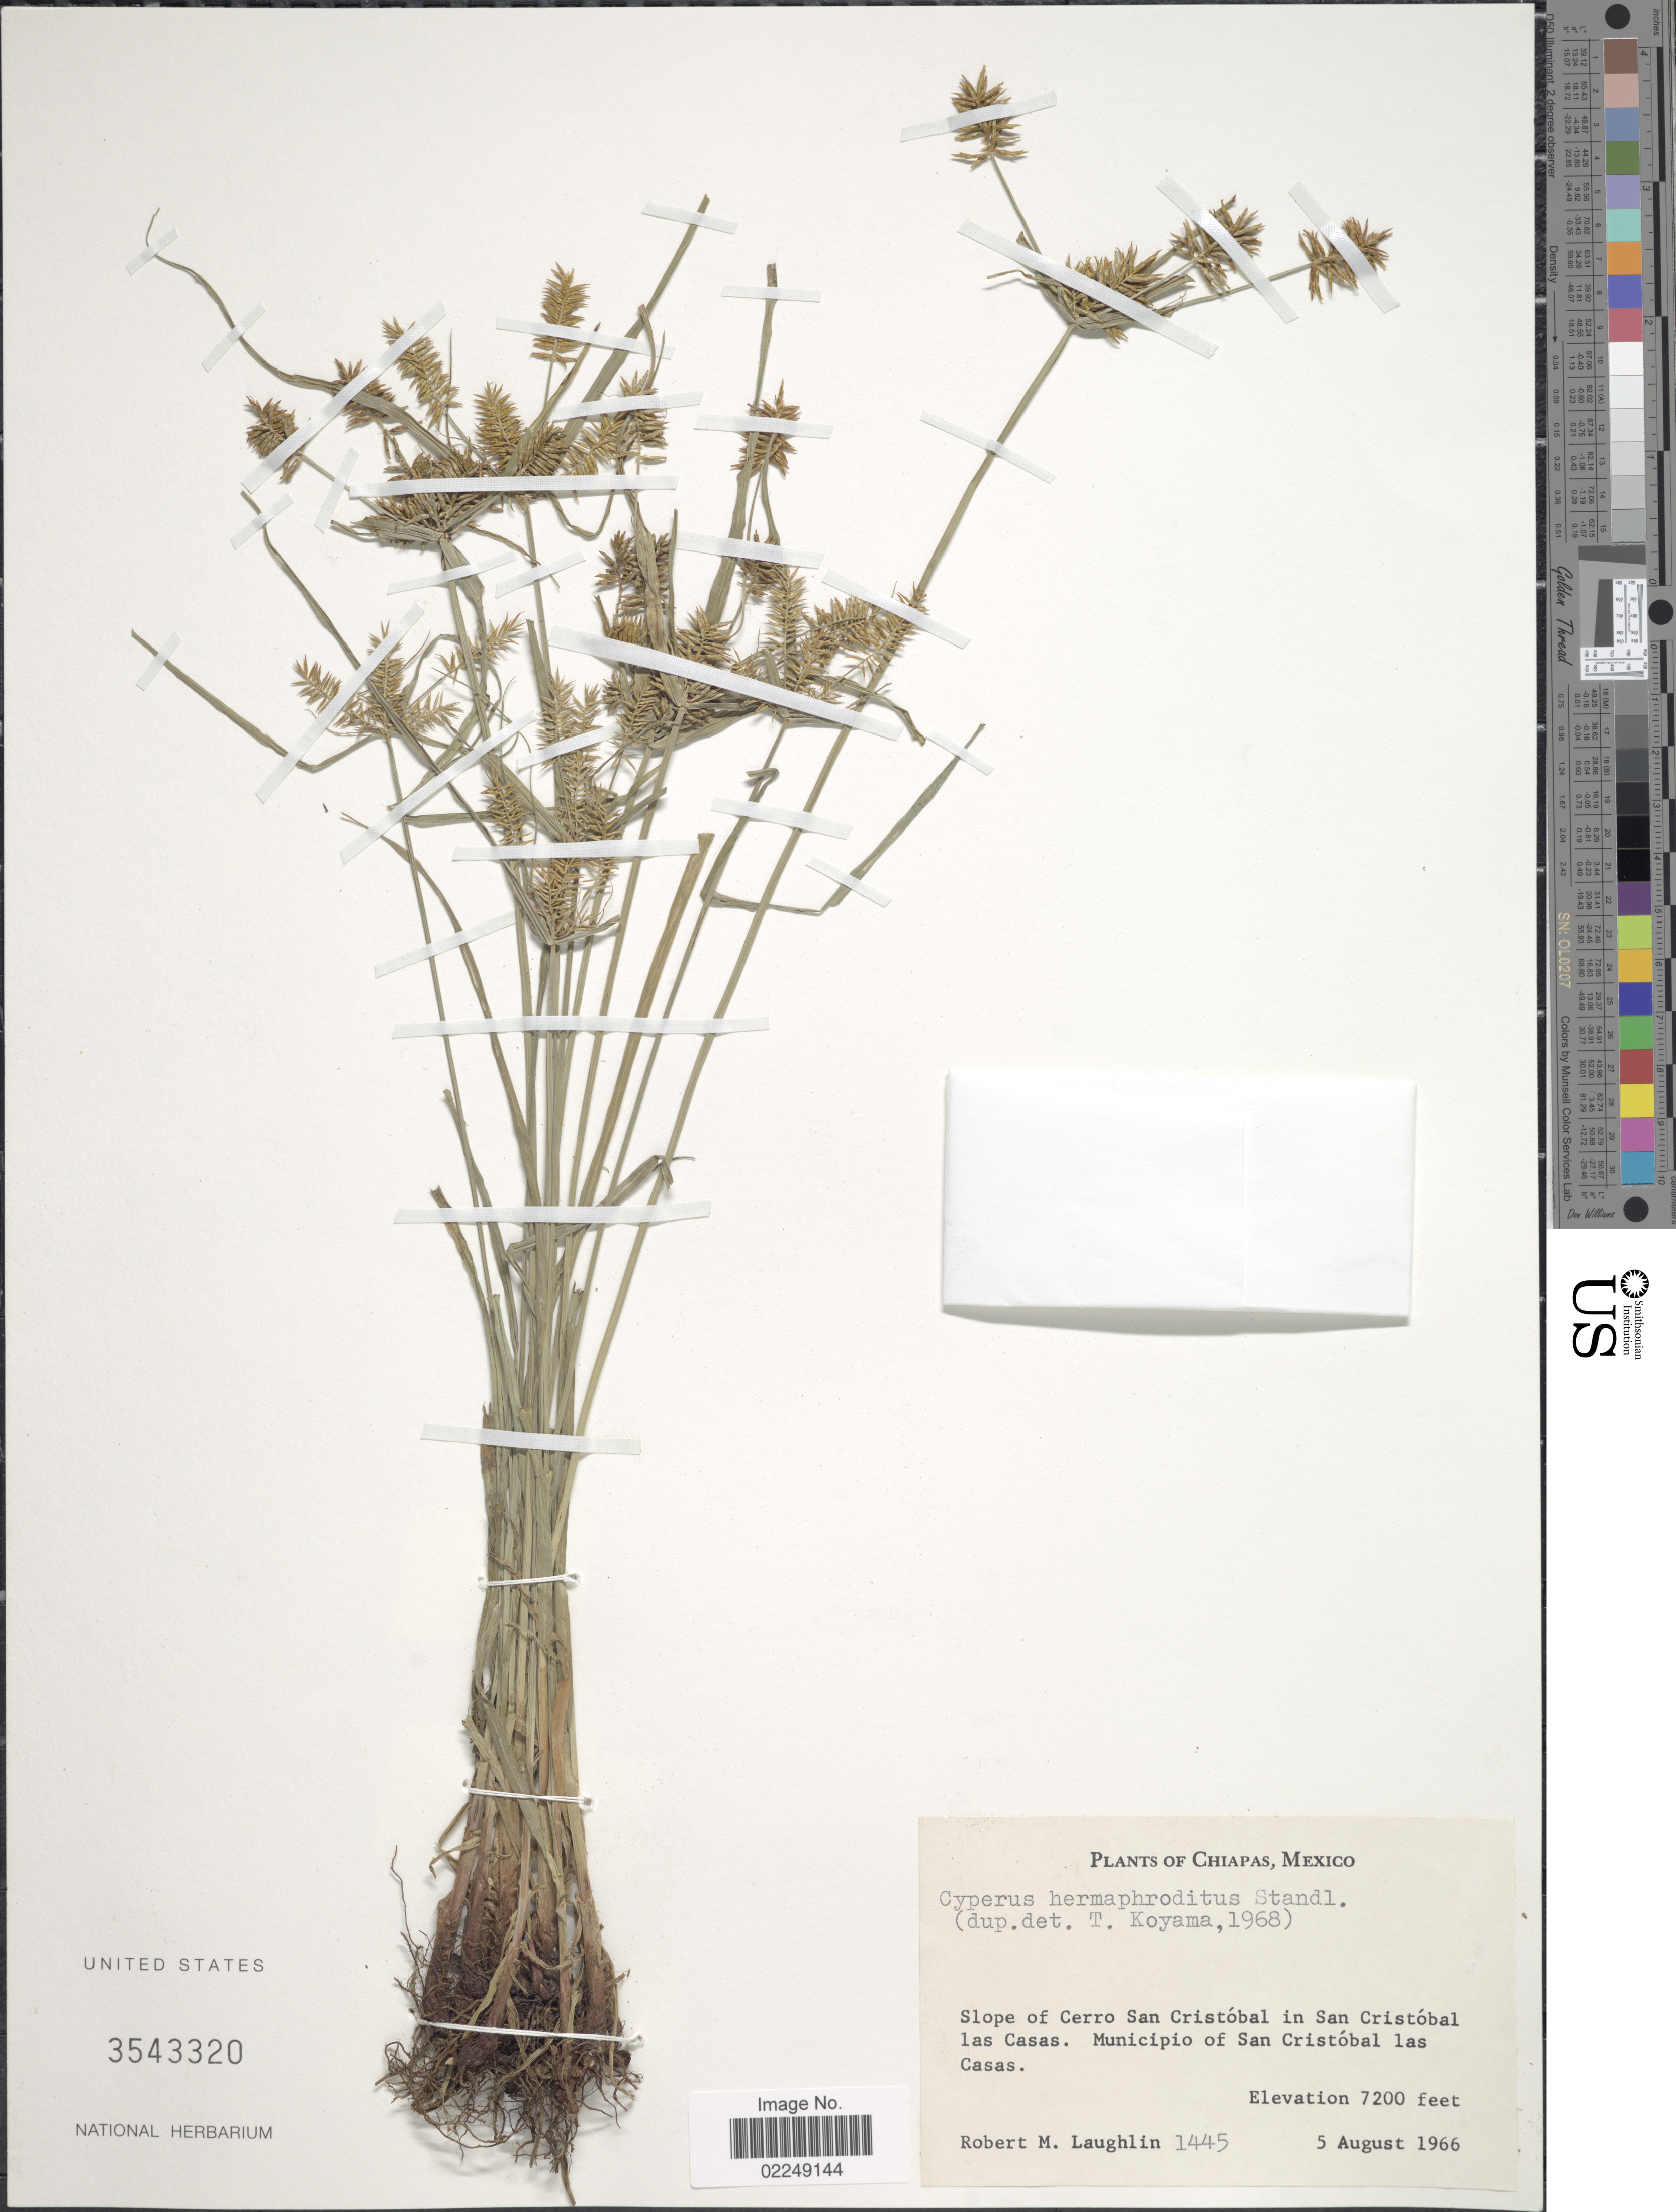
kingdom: Plantae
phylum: Tracheophyta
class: Liliopsida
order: Poales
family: Cyperaceae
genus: Cyperus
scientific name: Cyperus hermaphroditus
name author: (Jacq.) Standl.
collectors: R. M. Laughlin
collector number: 1445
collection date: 1966-08-05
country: Mexico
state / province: Chiapas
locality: Slope of Cerro San Cristobal in San Cristobal las Casas, Municipio of San Cristobal las Casas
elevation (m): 2195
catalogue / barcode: US 3543320